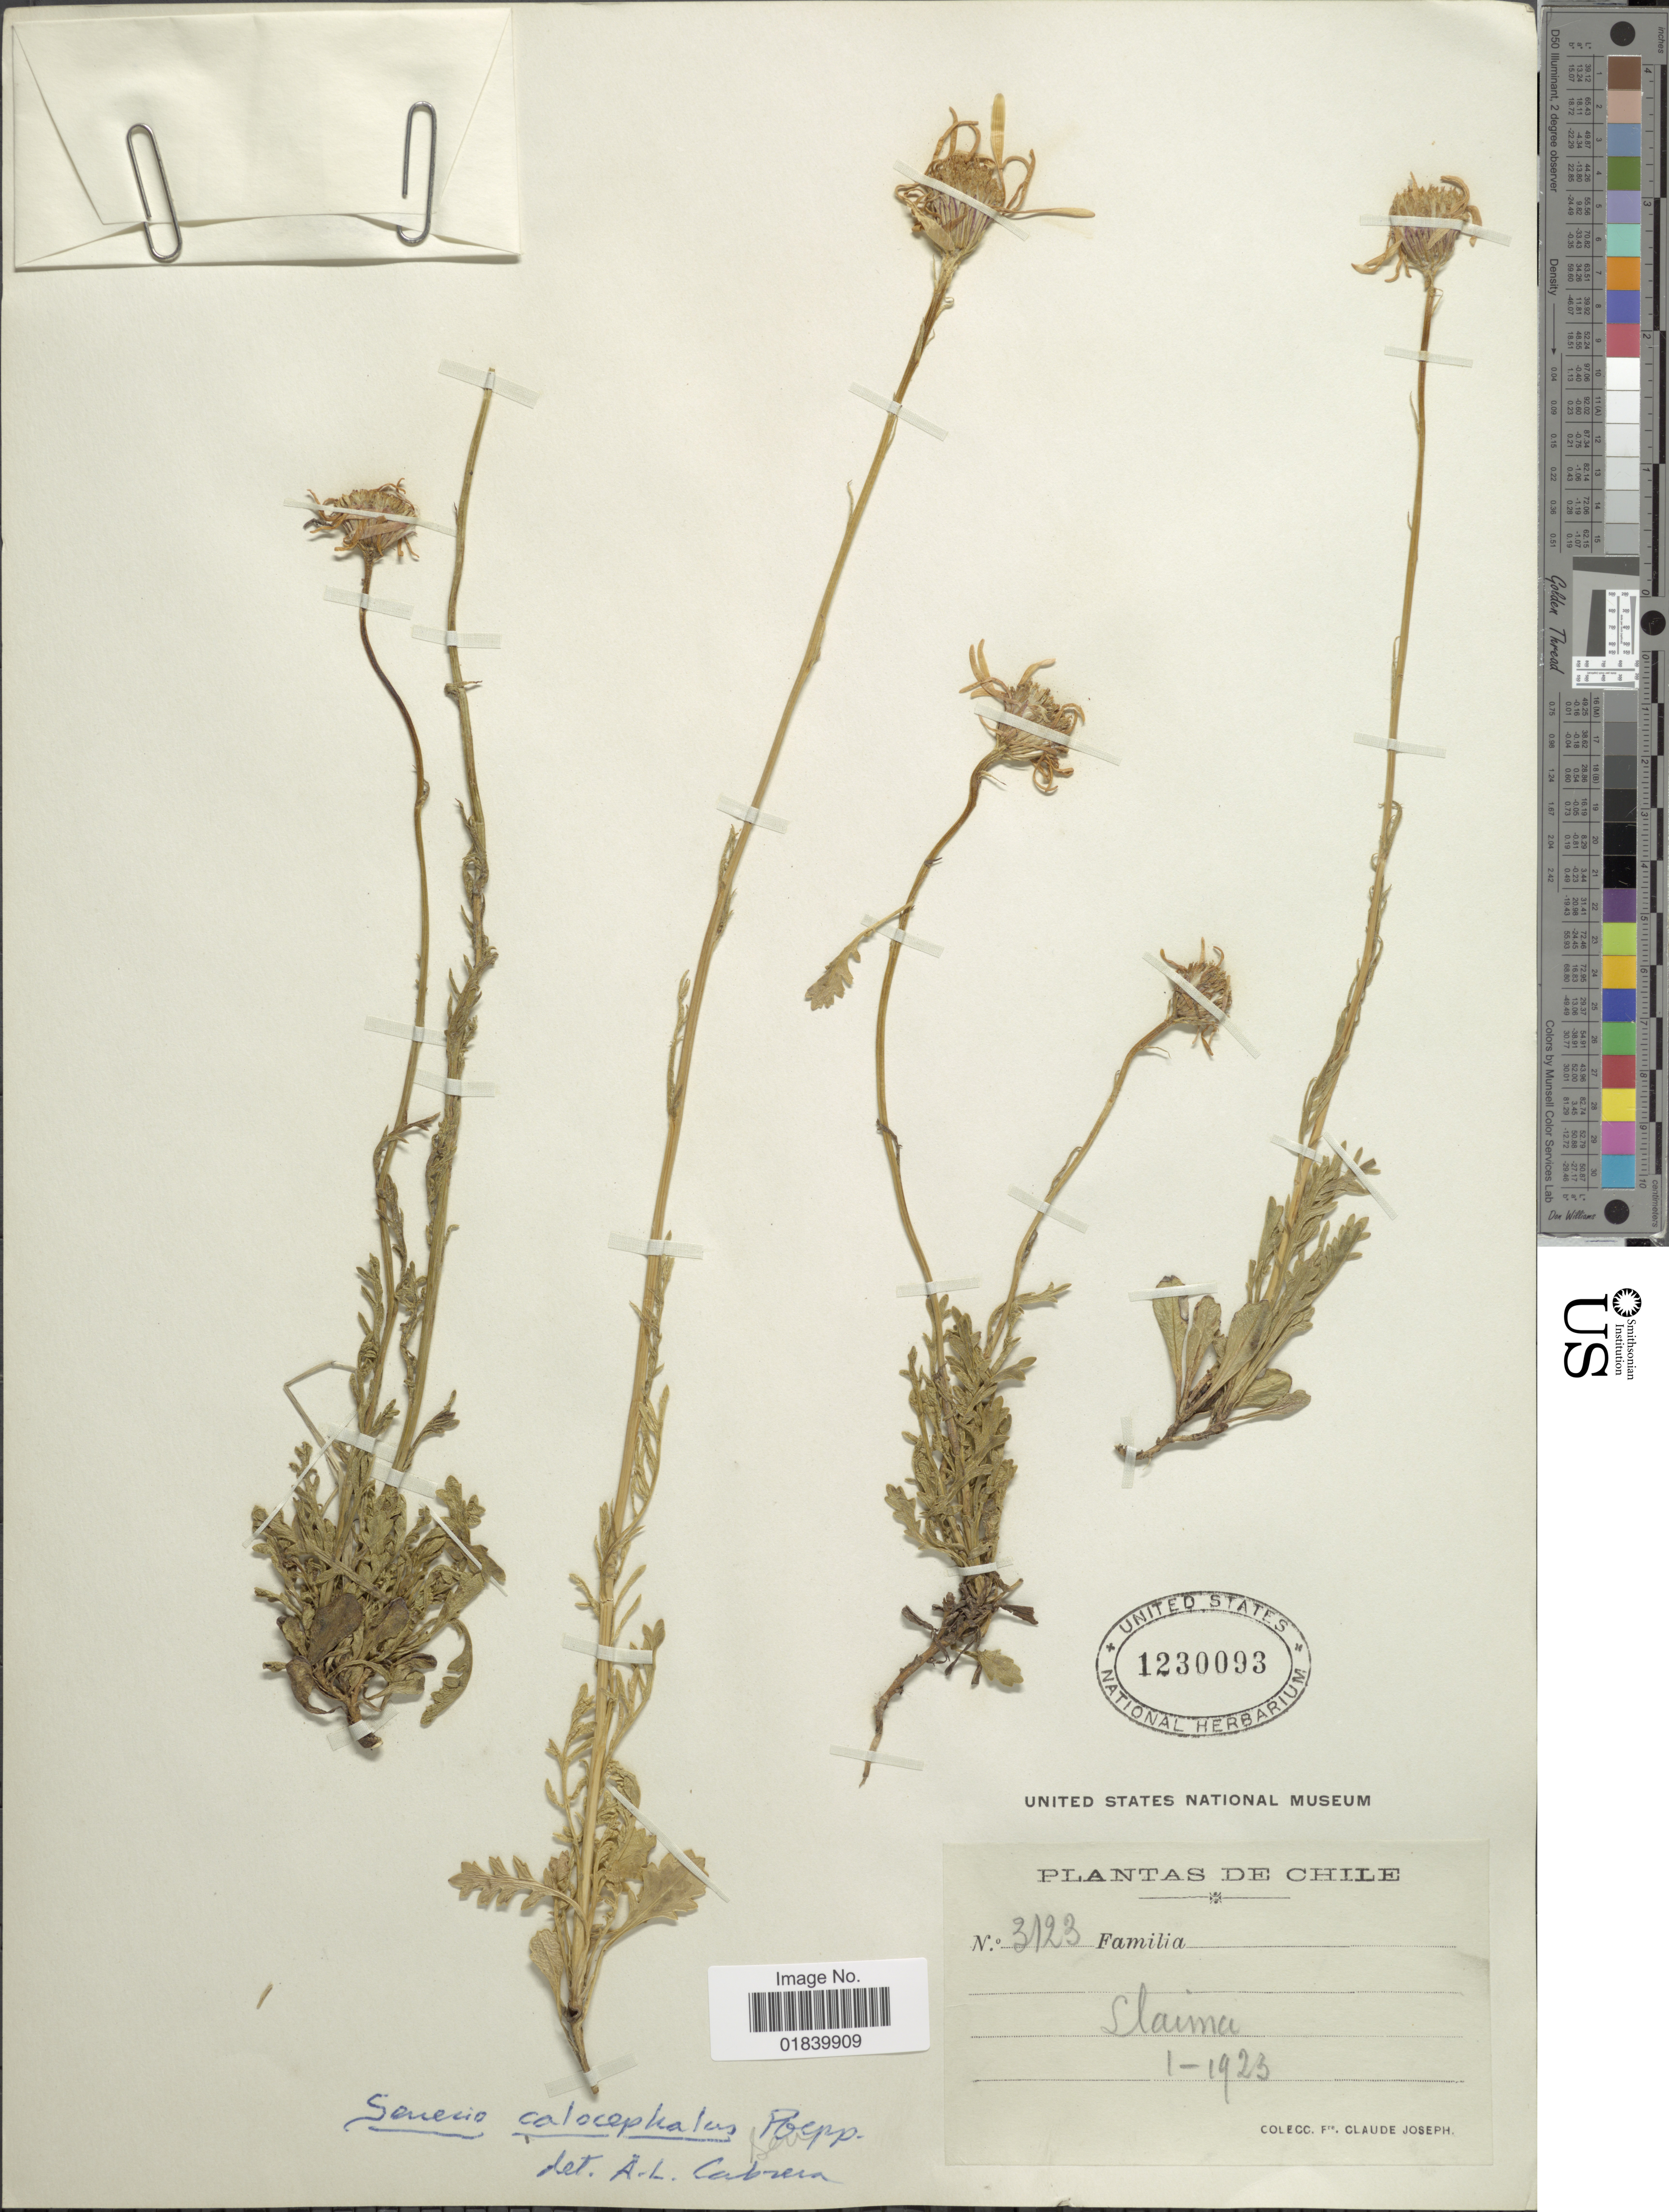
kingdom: Plantae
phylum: Tracheophyta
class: Magnoliopsida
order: Asterales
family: Asteraceae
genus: Senecio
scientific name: Senecio calocephalus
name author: Poepp.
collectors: Bro. Claude-Joseph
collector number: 3123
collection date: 1923-01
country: Chile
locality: Llaima, Chile.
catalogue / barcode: US 1230093